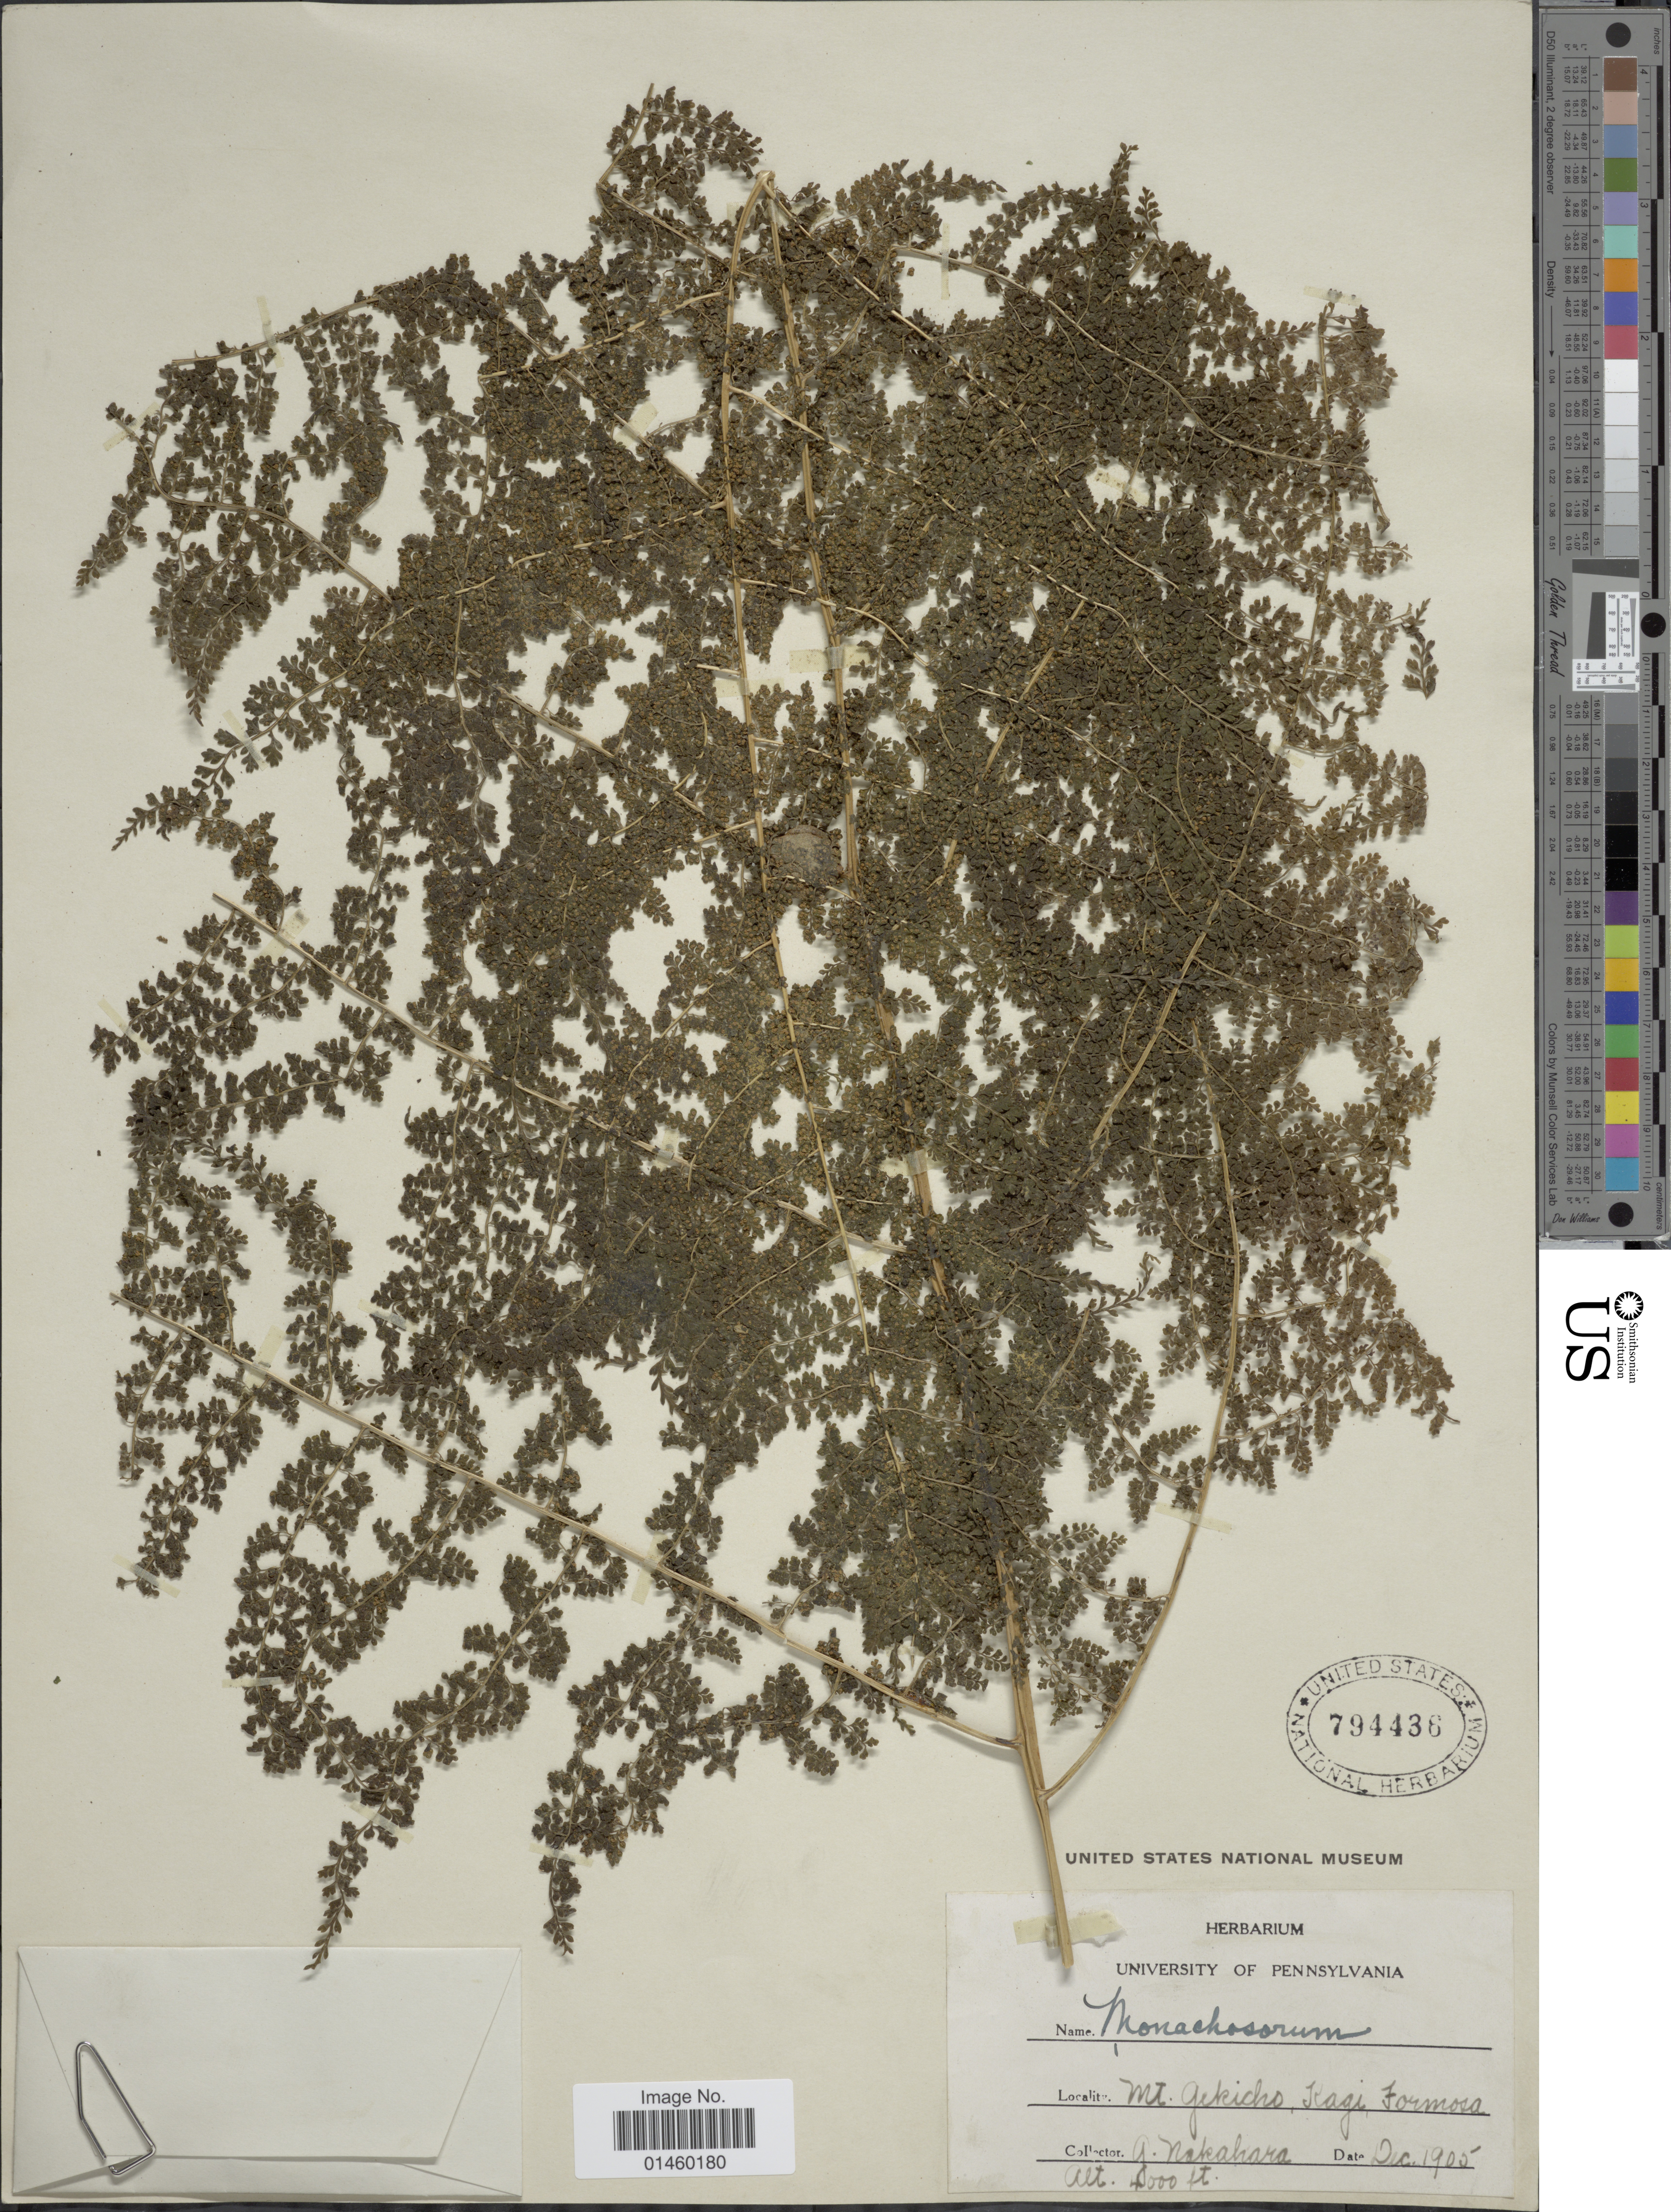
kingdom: Plantae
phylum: Tracheophyta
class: Polypodiopsida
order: Polypodiales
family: Dennstaedtiaceae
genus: Monachosorum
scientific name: Monachosorum henryi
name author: Christ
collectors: G. Nakahara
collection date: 1905-12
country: Taiwan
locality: Mt. Gekicho, Kagi Formosa.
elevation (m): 1219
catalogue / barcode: US 794436